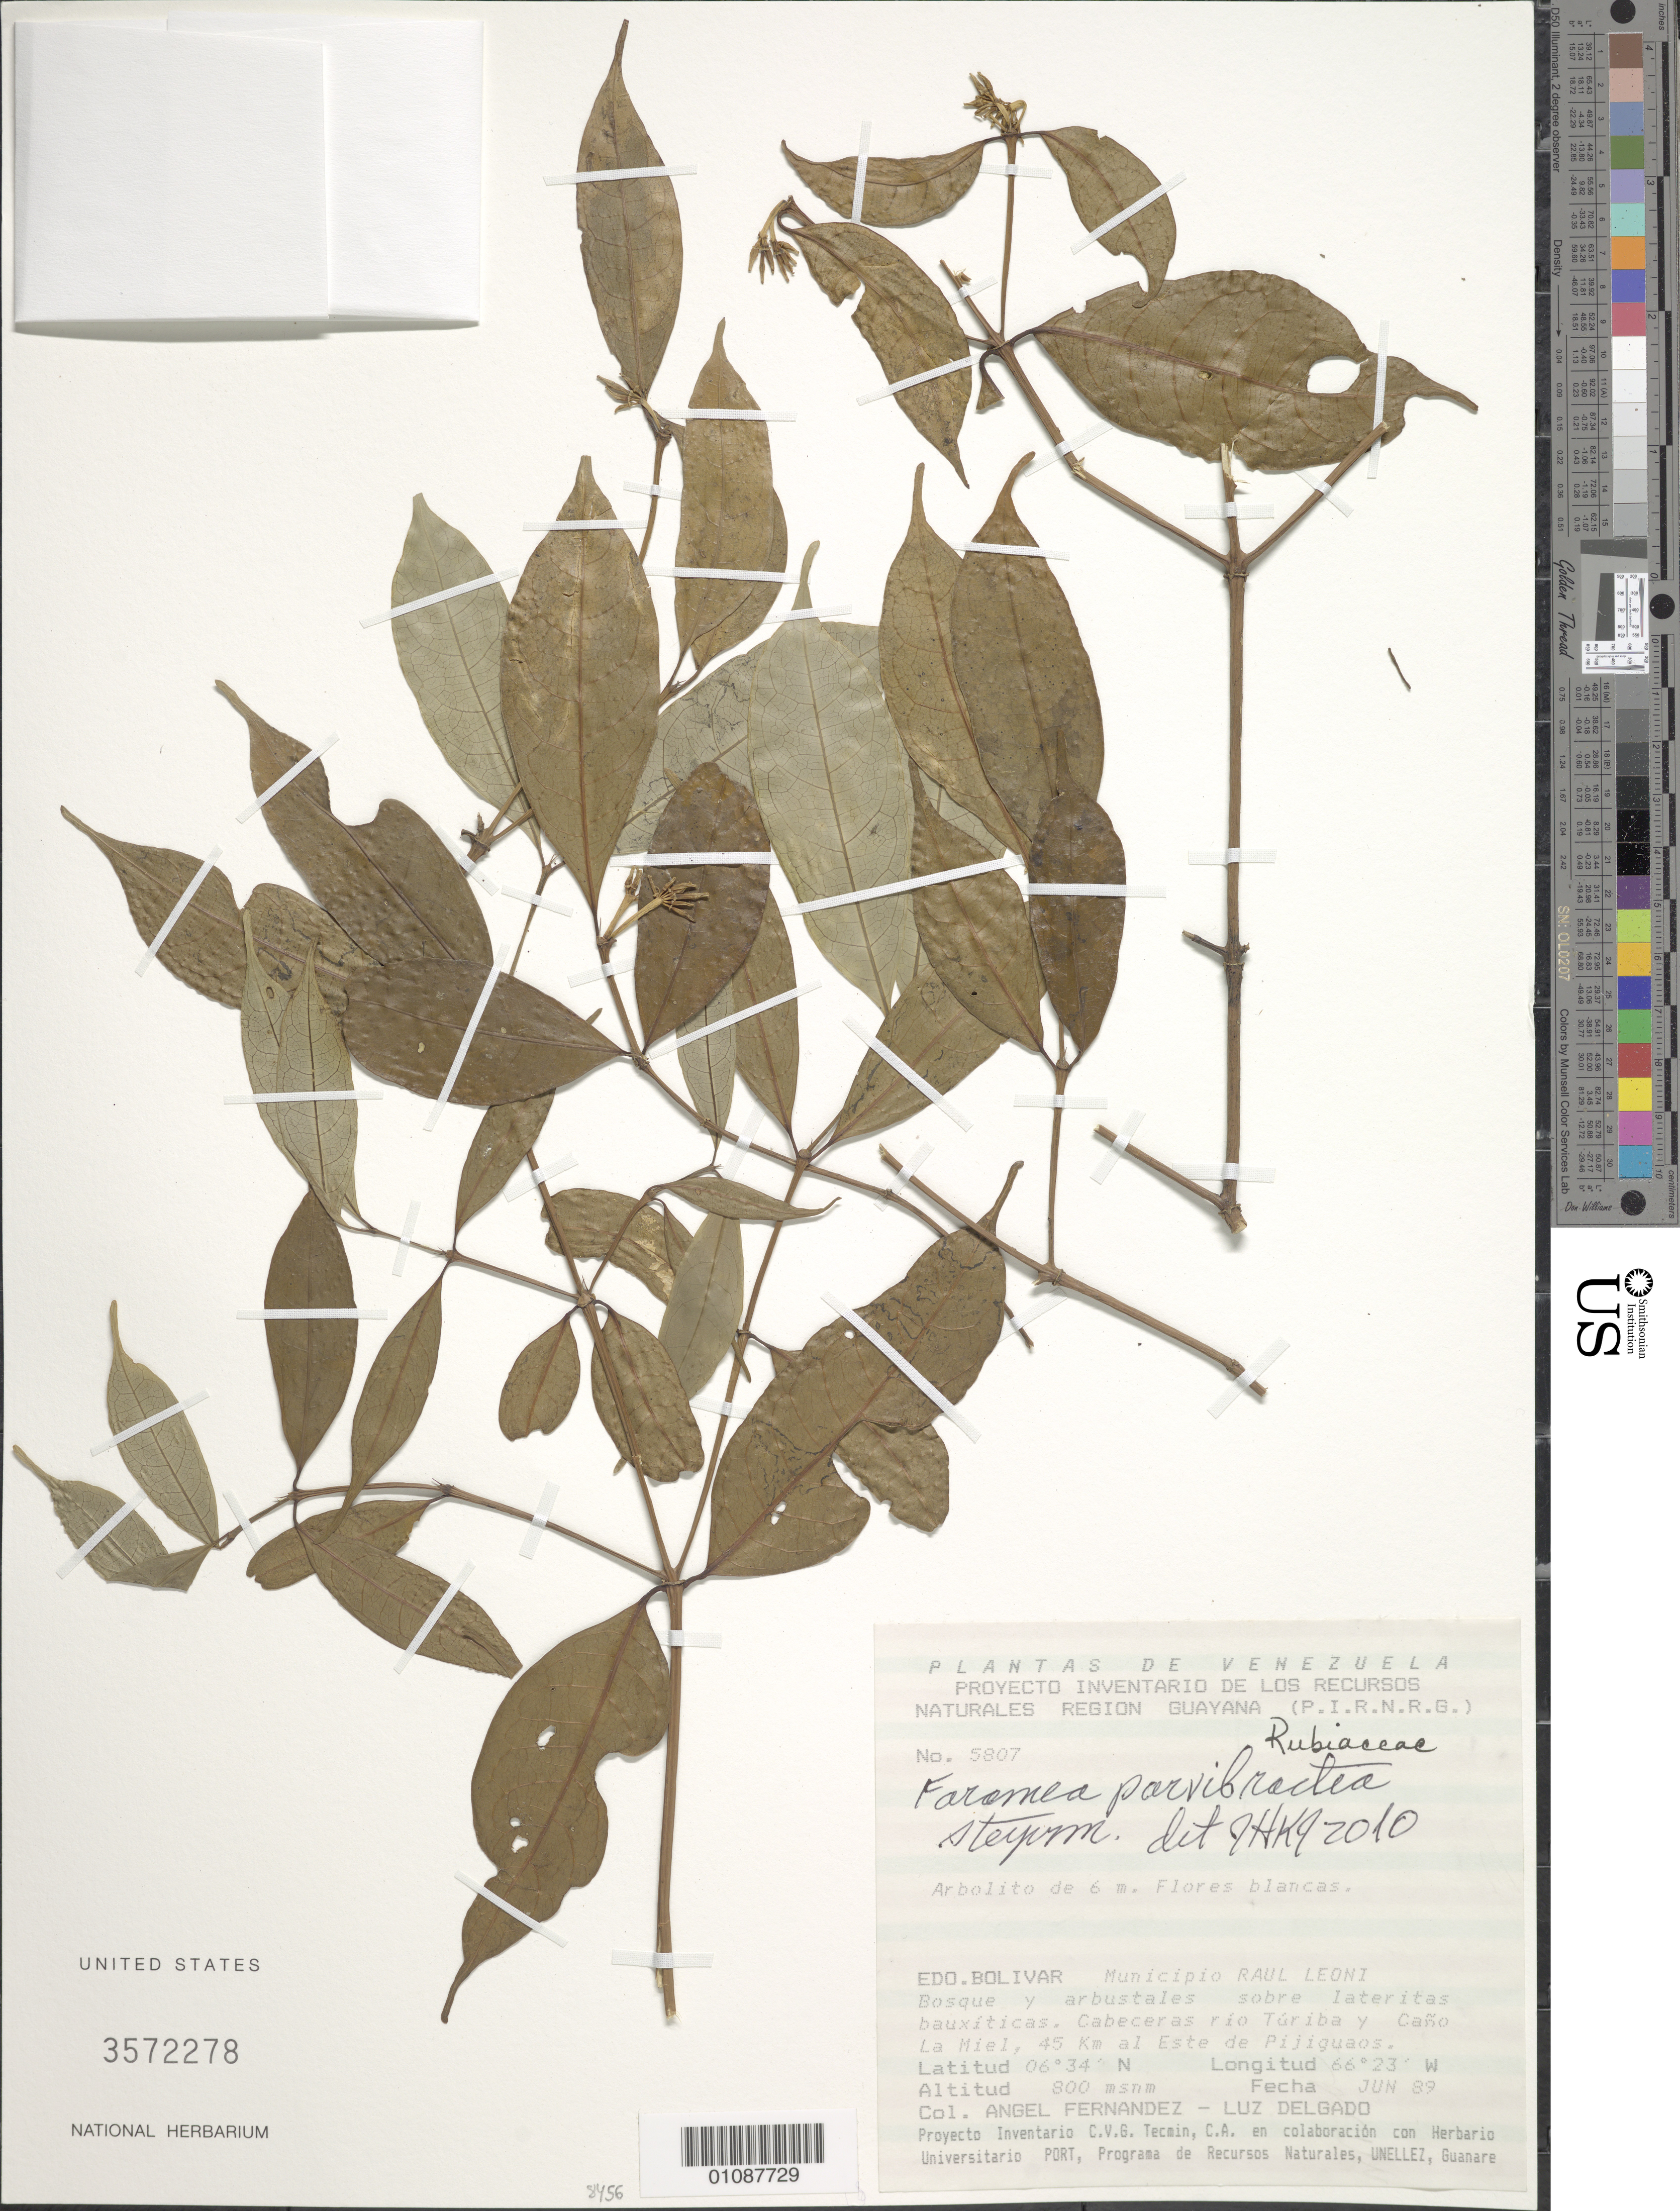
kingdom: Plantae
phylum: Tracheophyta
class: Magnoliopsida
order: Gentianales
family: Rubiaceae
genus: Faramea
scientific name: Faramea parvibractea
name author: Steyerm.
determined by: Kirkbride, J. H.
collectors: A. Fernández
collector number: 5807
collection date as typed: Jun-89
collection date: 1989-06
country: Venezuela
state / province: Bolívar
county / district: Angostura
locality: Mun. Raúl Leoni [=Angostura], cabeceras Río Túriba y Caño La Miel, 45 km al Este de Pijiguaos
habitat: Bosque y arbustales sobre lateritas bauxiticas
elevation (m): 800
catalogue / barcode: US 3572278